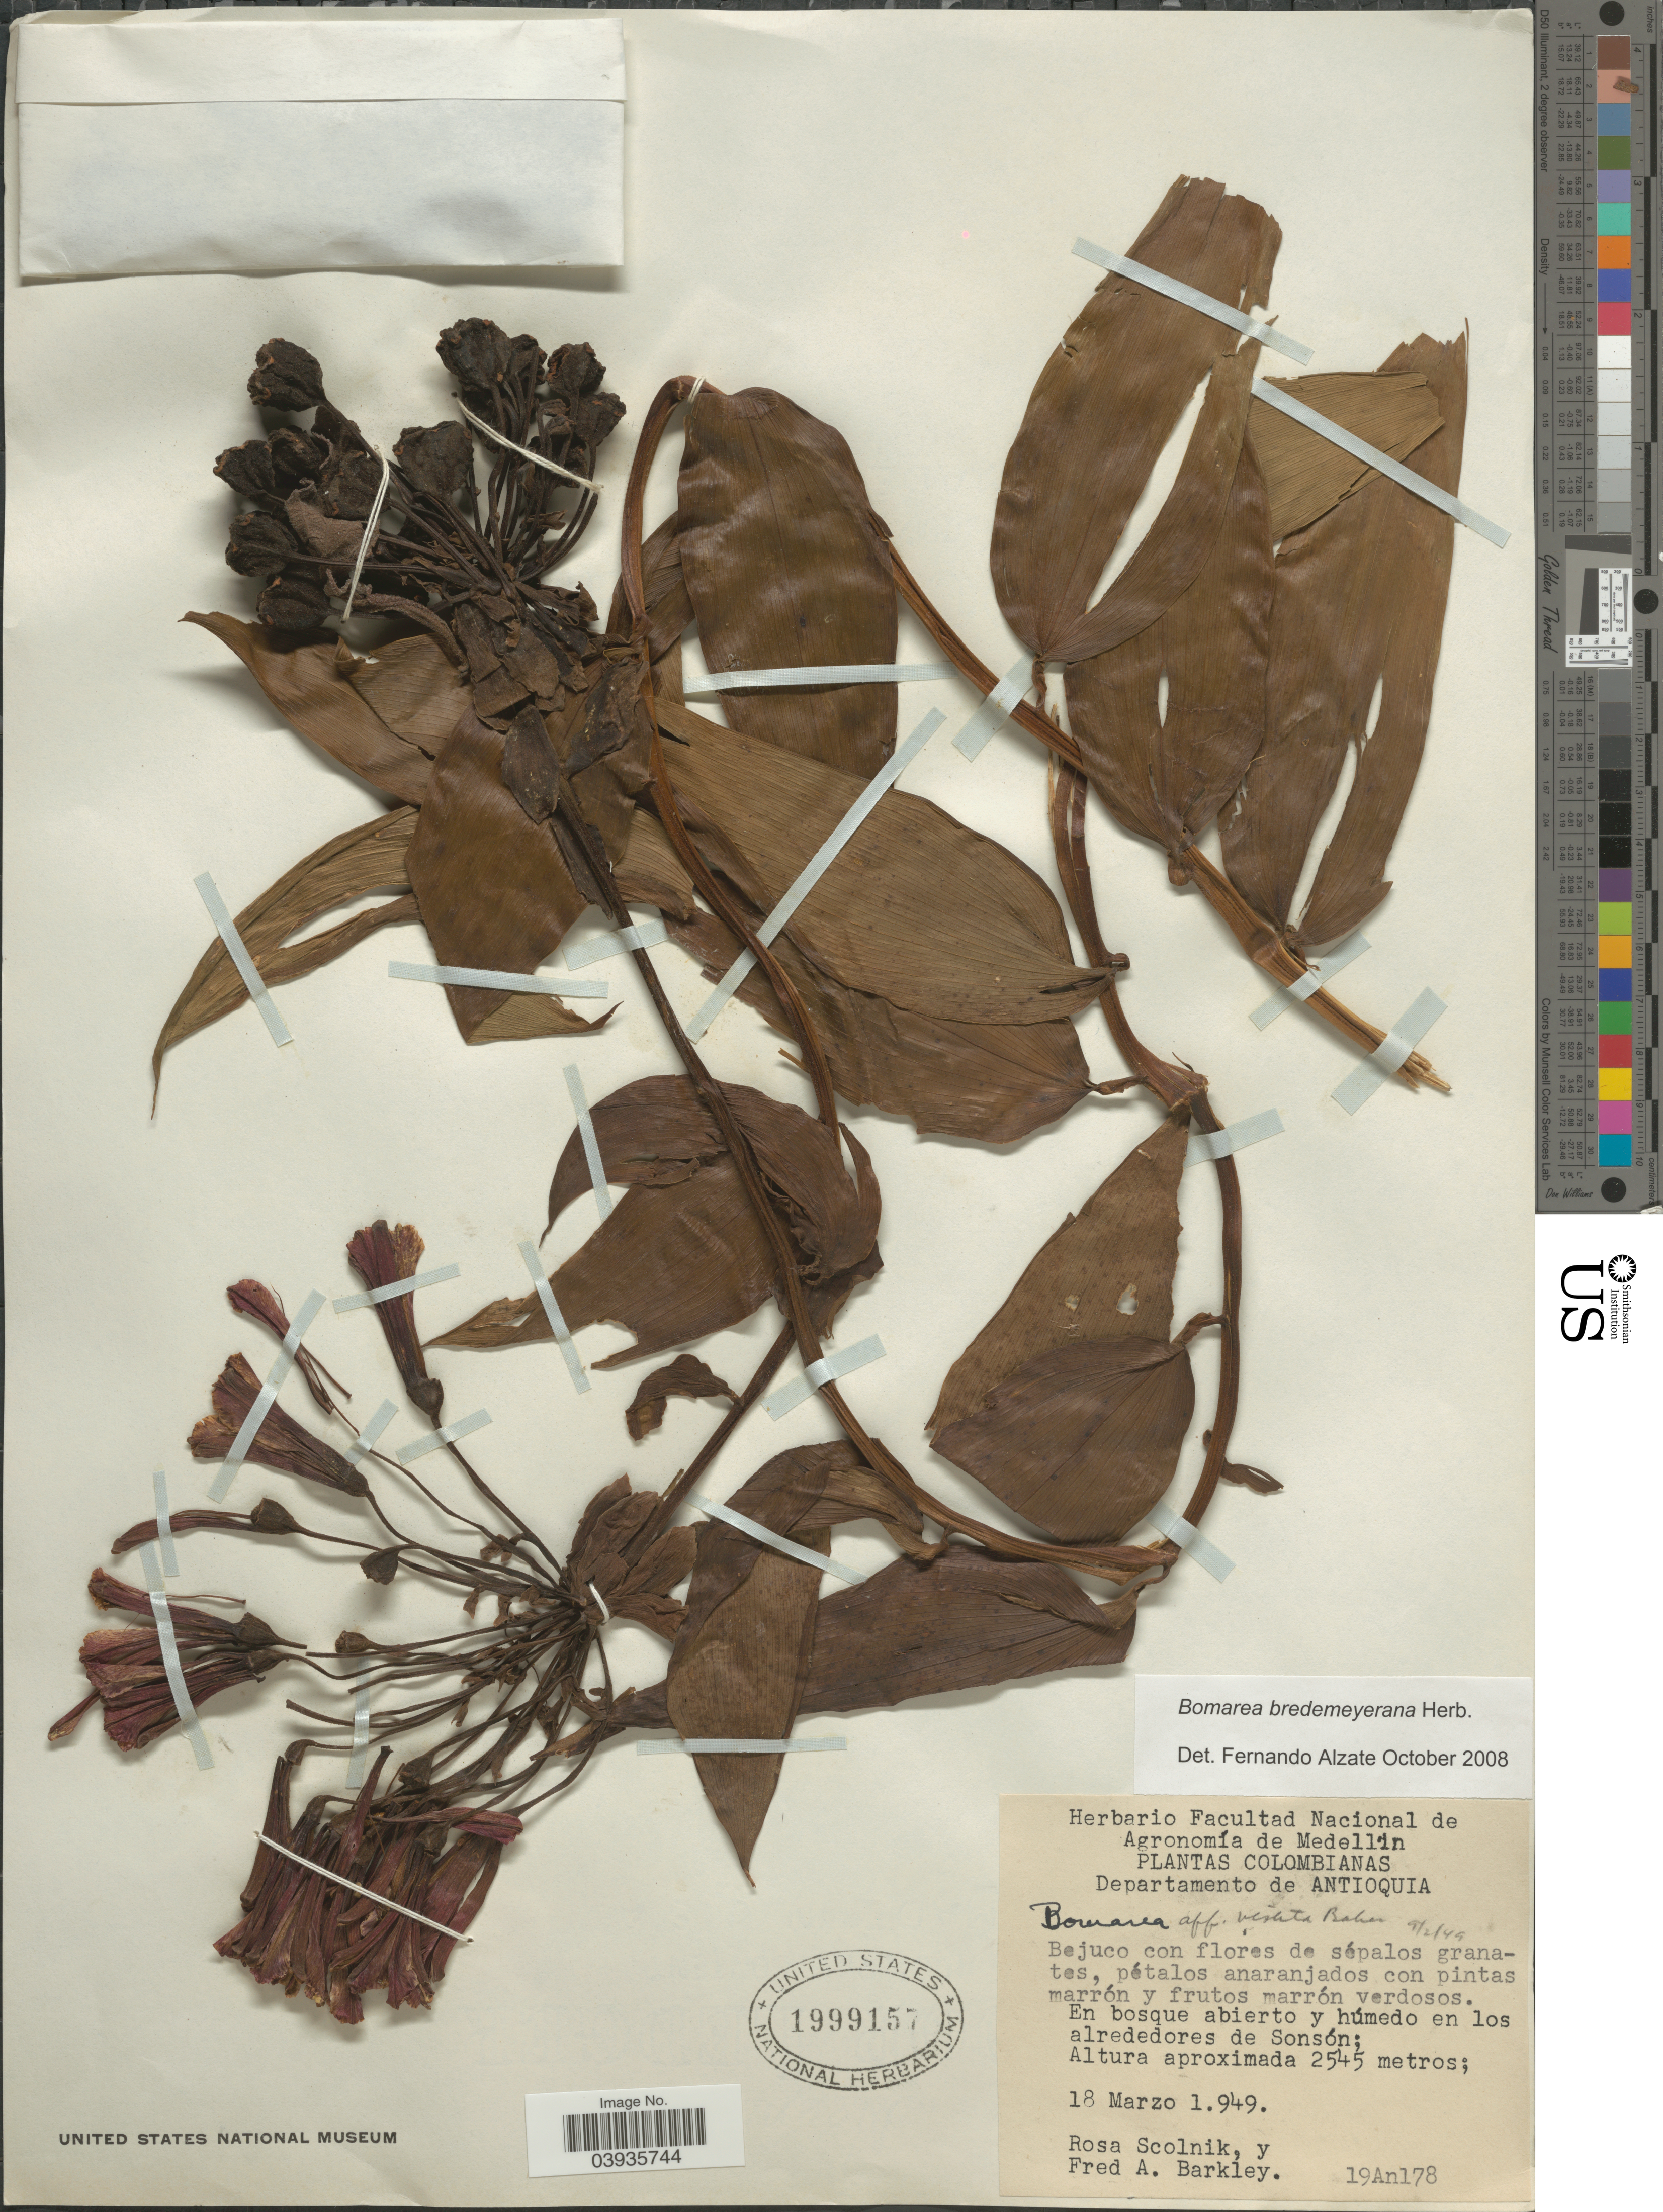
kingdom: Plantae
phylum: Tracheophyta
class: Liliopsida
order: Liliales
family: Alstroemeriaceae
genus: Bomarea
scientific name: Bomarea bredemeyeriana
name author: Herb.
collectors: R. Scolnik & F. A. Barkley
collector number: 19An178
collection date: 1949-03-18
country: Colombia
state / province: Antioquia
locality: Departamento de Antioquia. En los alrededores de Sonsón.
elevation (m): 2545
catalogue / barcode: US 1999157